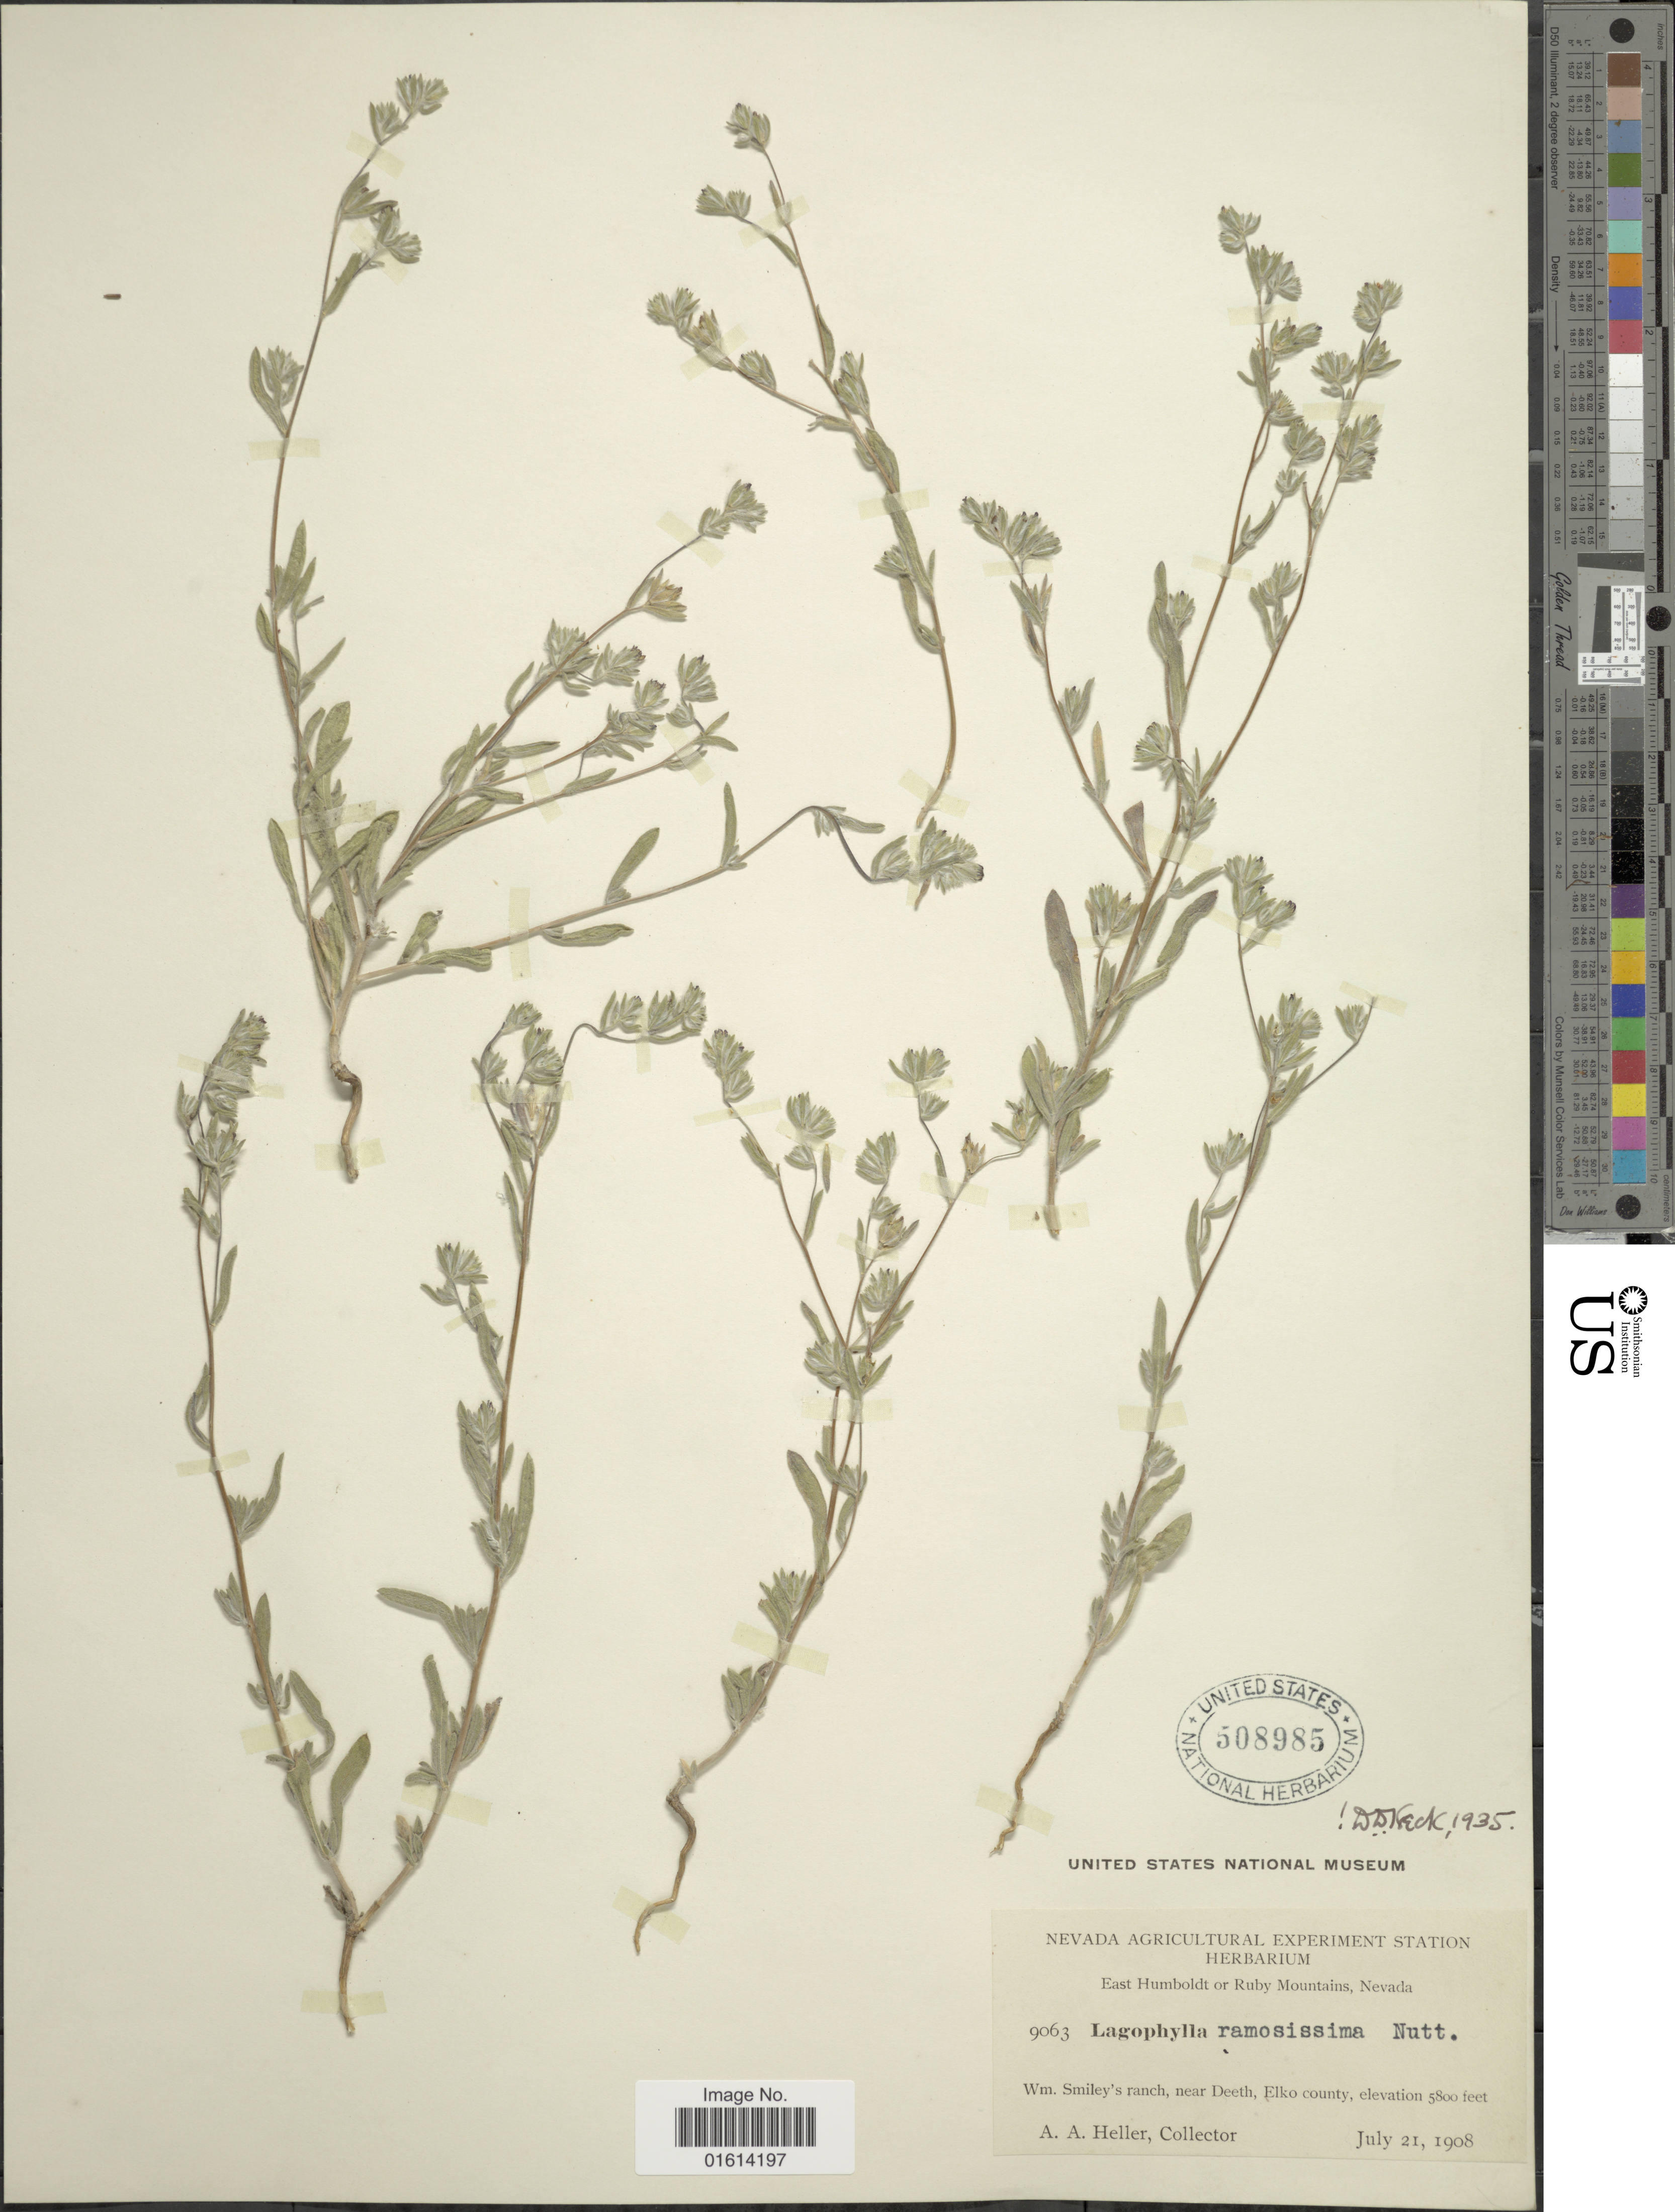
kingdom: Plantae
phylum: Tracheophyta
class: Magnoliopsida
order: Asterales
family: Asteraceae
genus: Lagophylla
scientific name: Lagophylla ramosissima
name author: Nutt.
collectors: A. A. Heller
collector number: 9063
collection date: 1908-07-21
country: United States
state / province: Nevada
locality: East Humboldt or Ruby Mountains, Wm. Smiley's ranch, near Deeth, Elko county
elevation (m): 1768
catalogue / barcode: US 508985